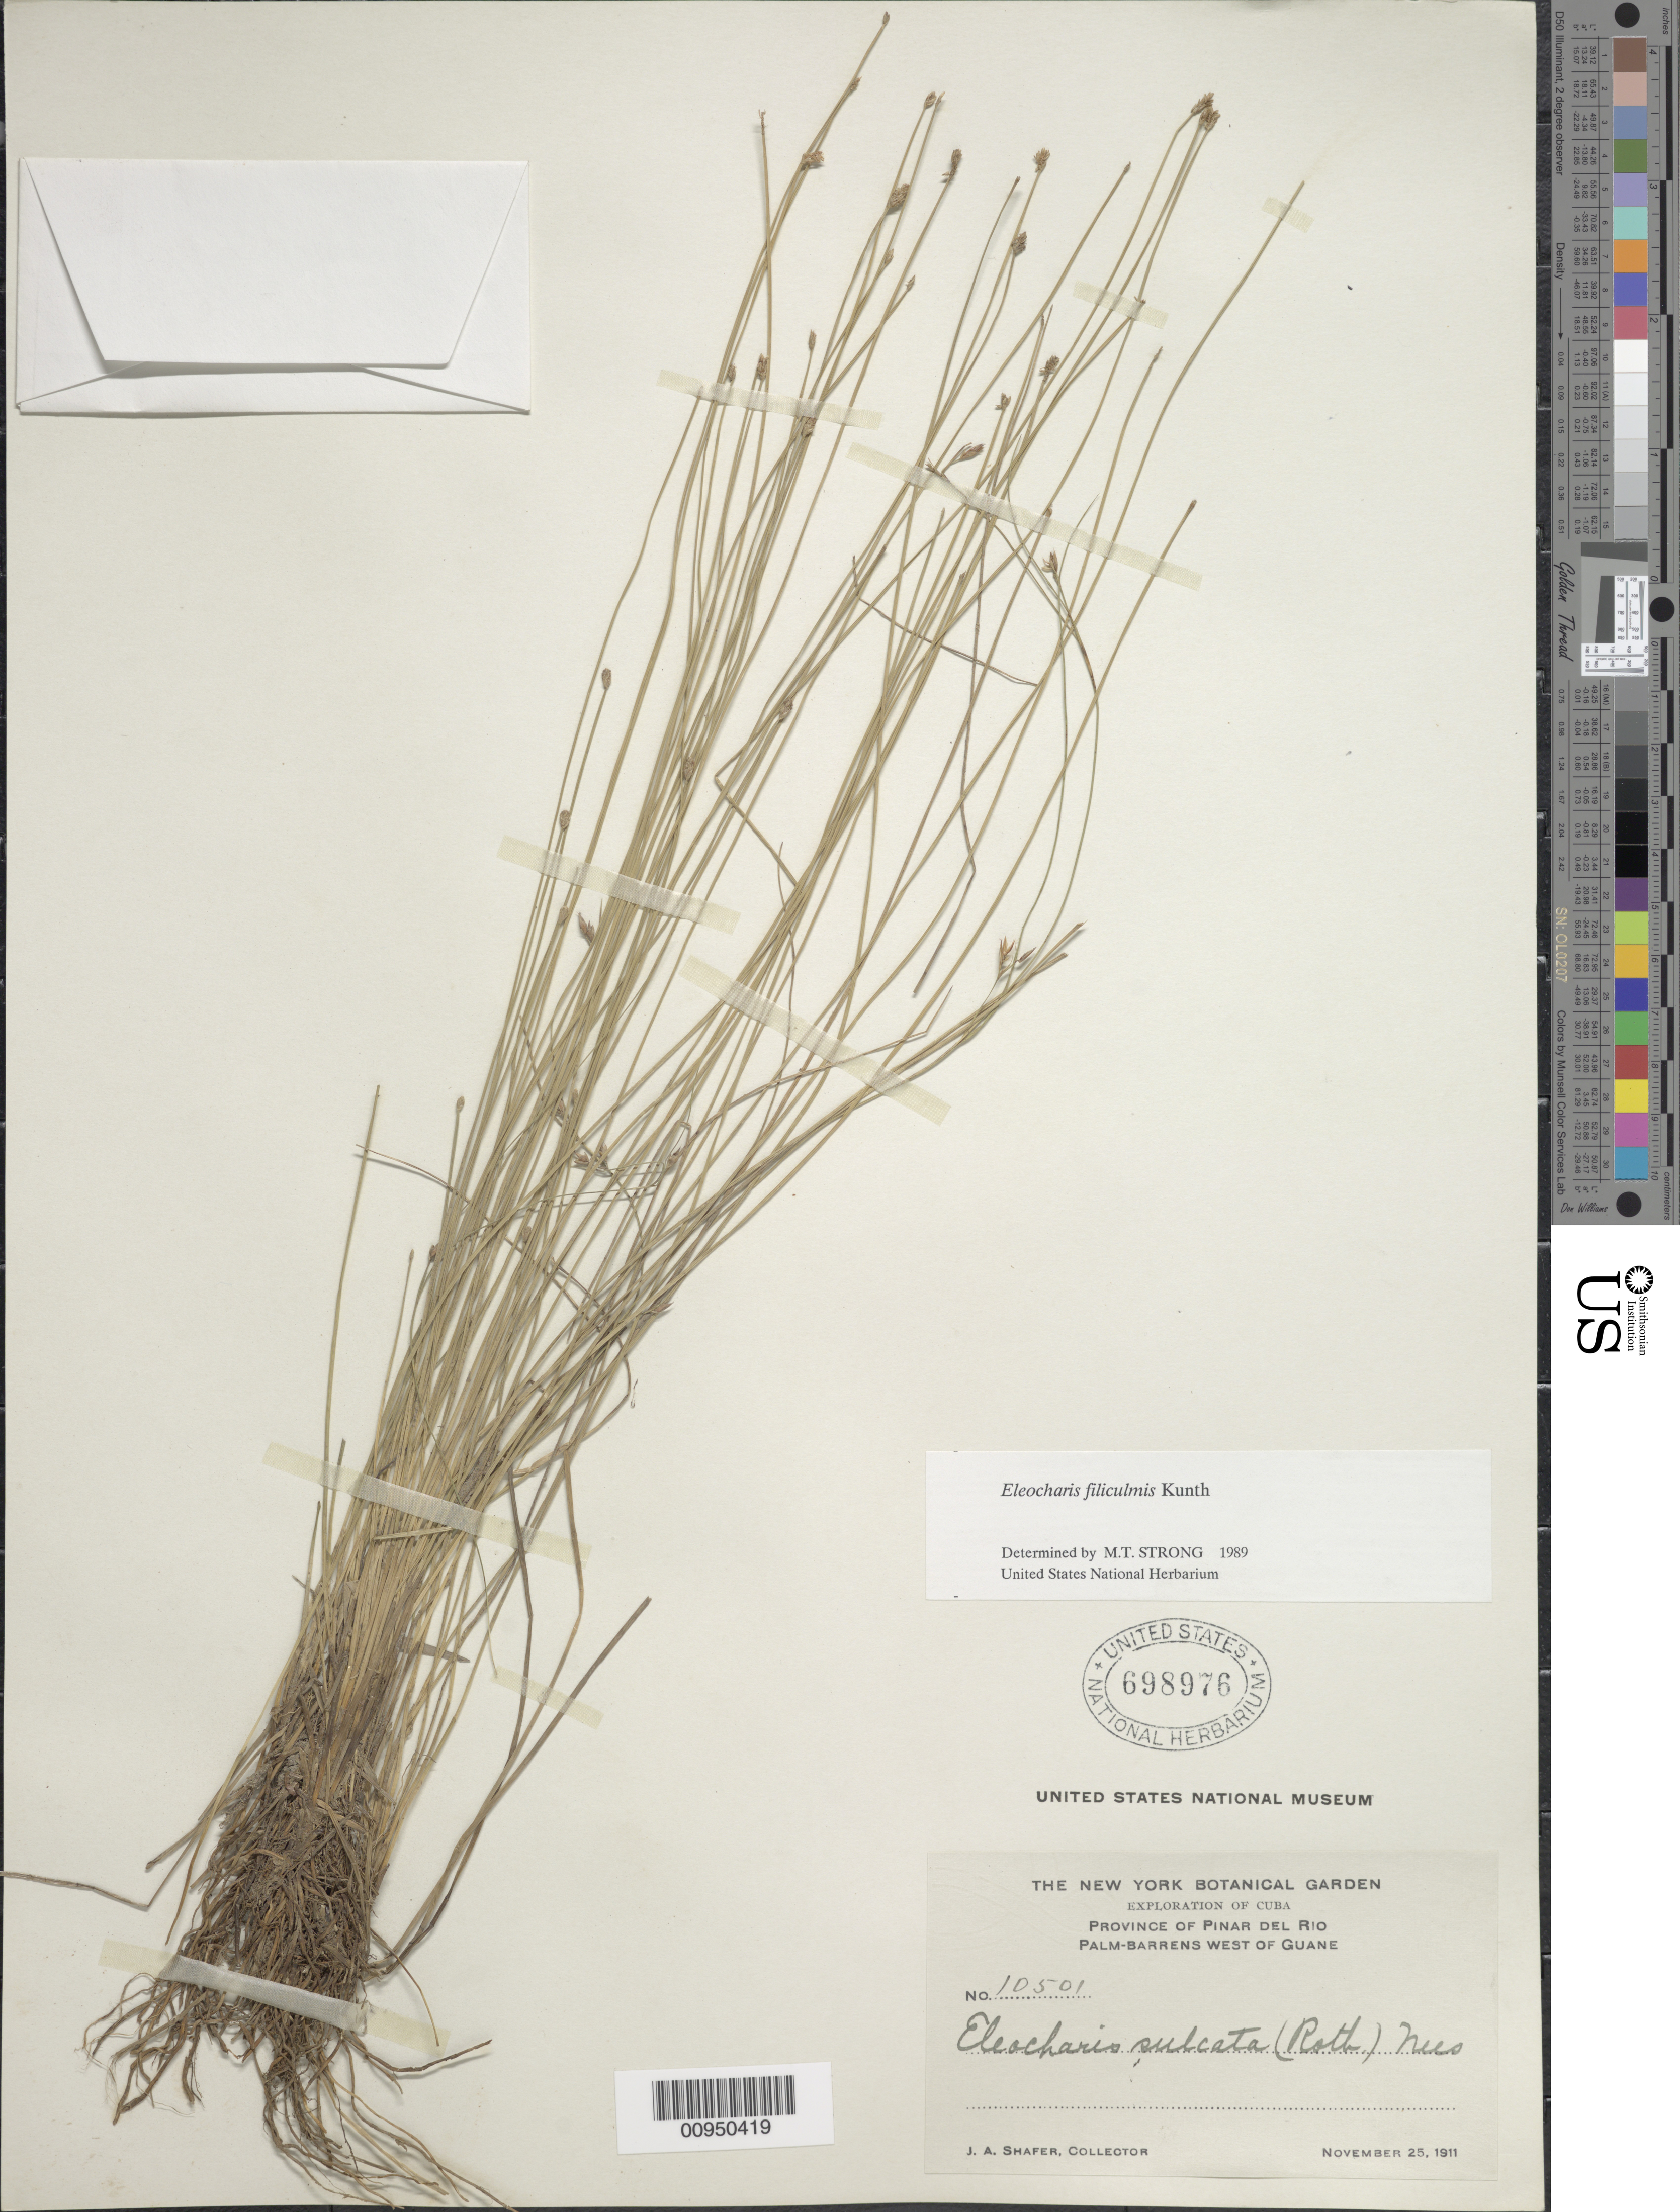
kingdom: Plantae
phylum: Tracheophyta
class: Liliopsida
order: Poales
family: Cyperaceae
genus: Eleocharis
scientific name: Eleocharis filiculmis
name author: Kunth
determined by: Strong, M. T., (US), Smithsonian Institution - National Museum of Natural History (UNITED STATES)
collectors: J. A. Shafer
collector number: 10501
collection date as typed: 25 Nov 1911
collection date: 1911-11-25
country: Cuba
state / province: Pinar del Rio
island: Cuba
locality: Palm barrens W of Guane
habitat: Palm barrens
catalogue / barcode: US 698976